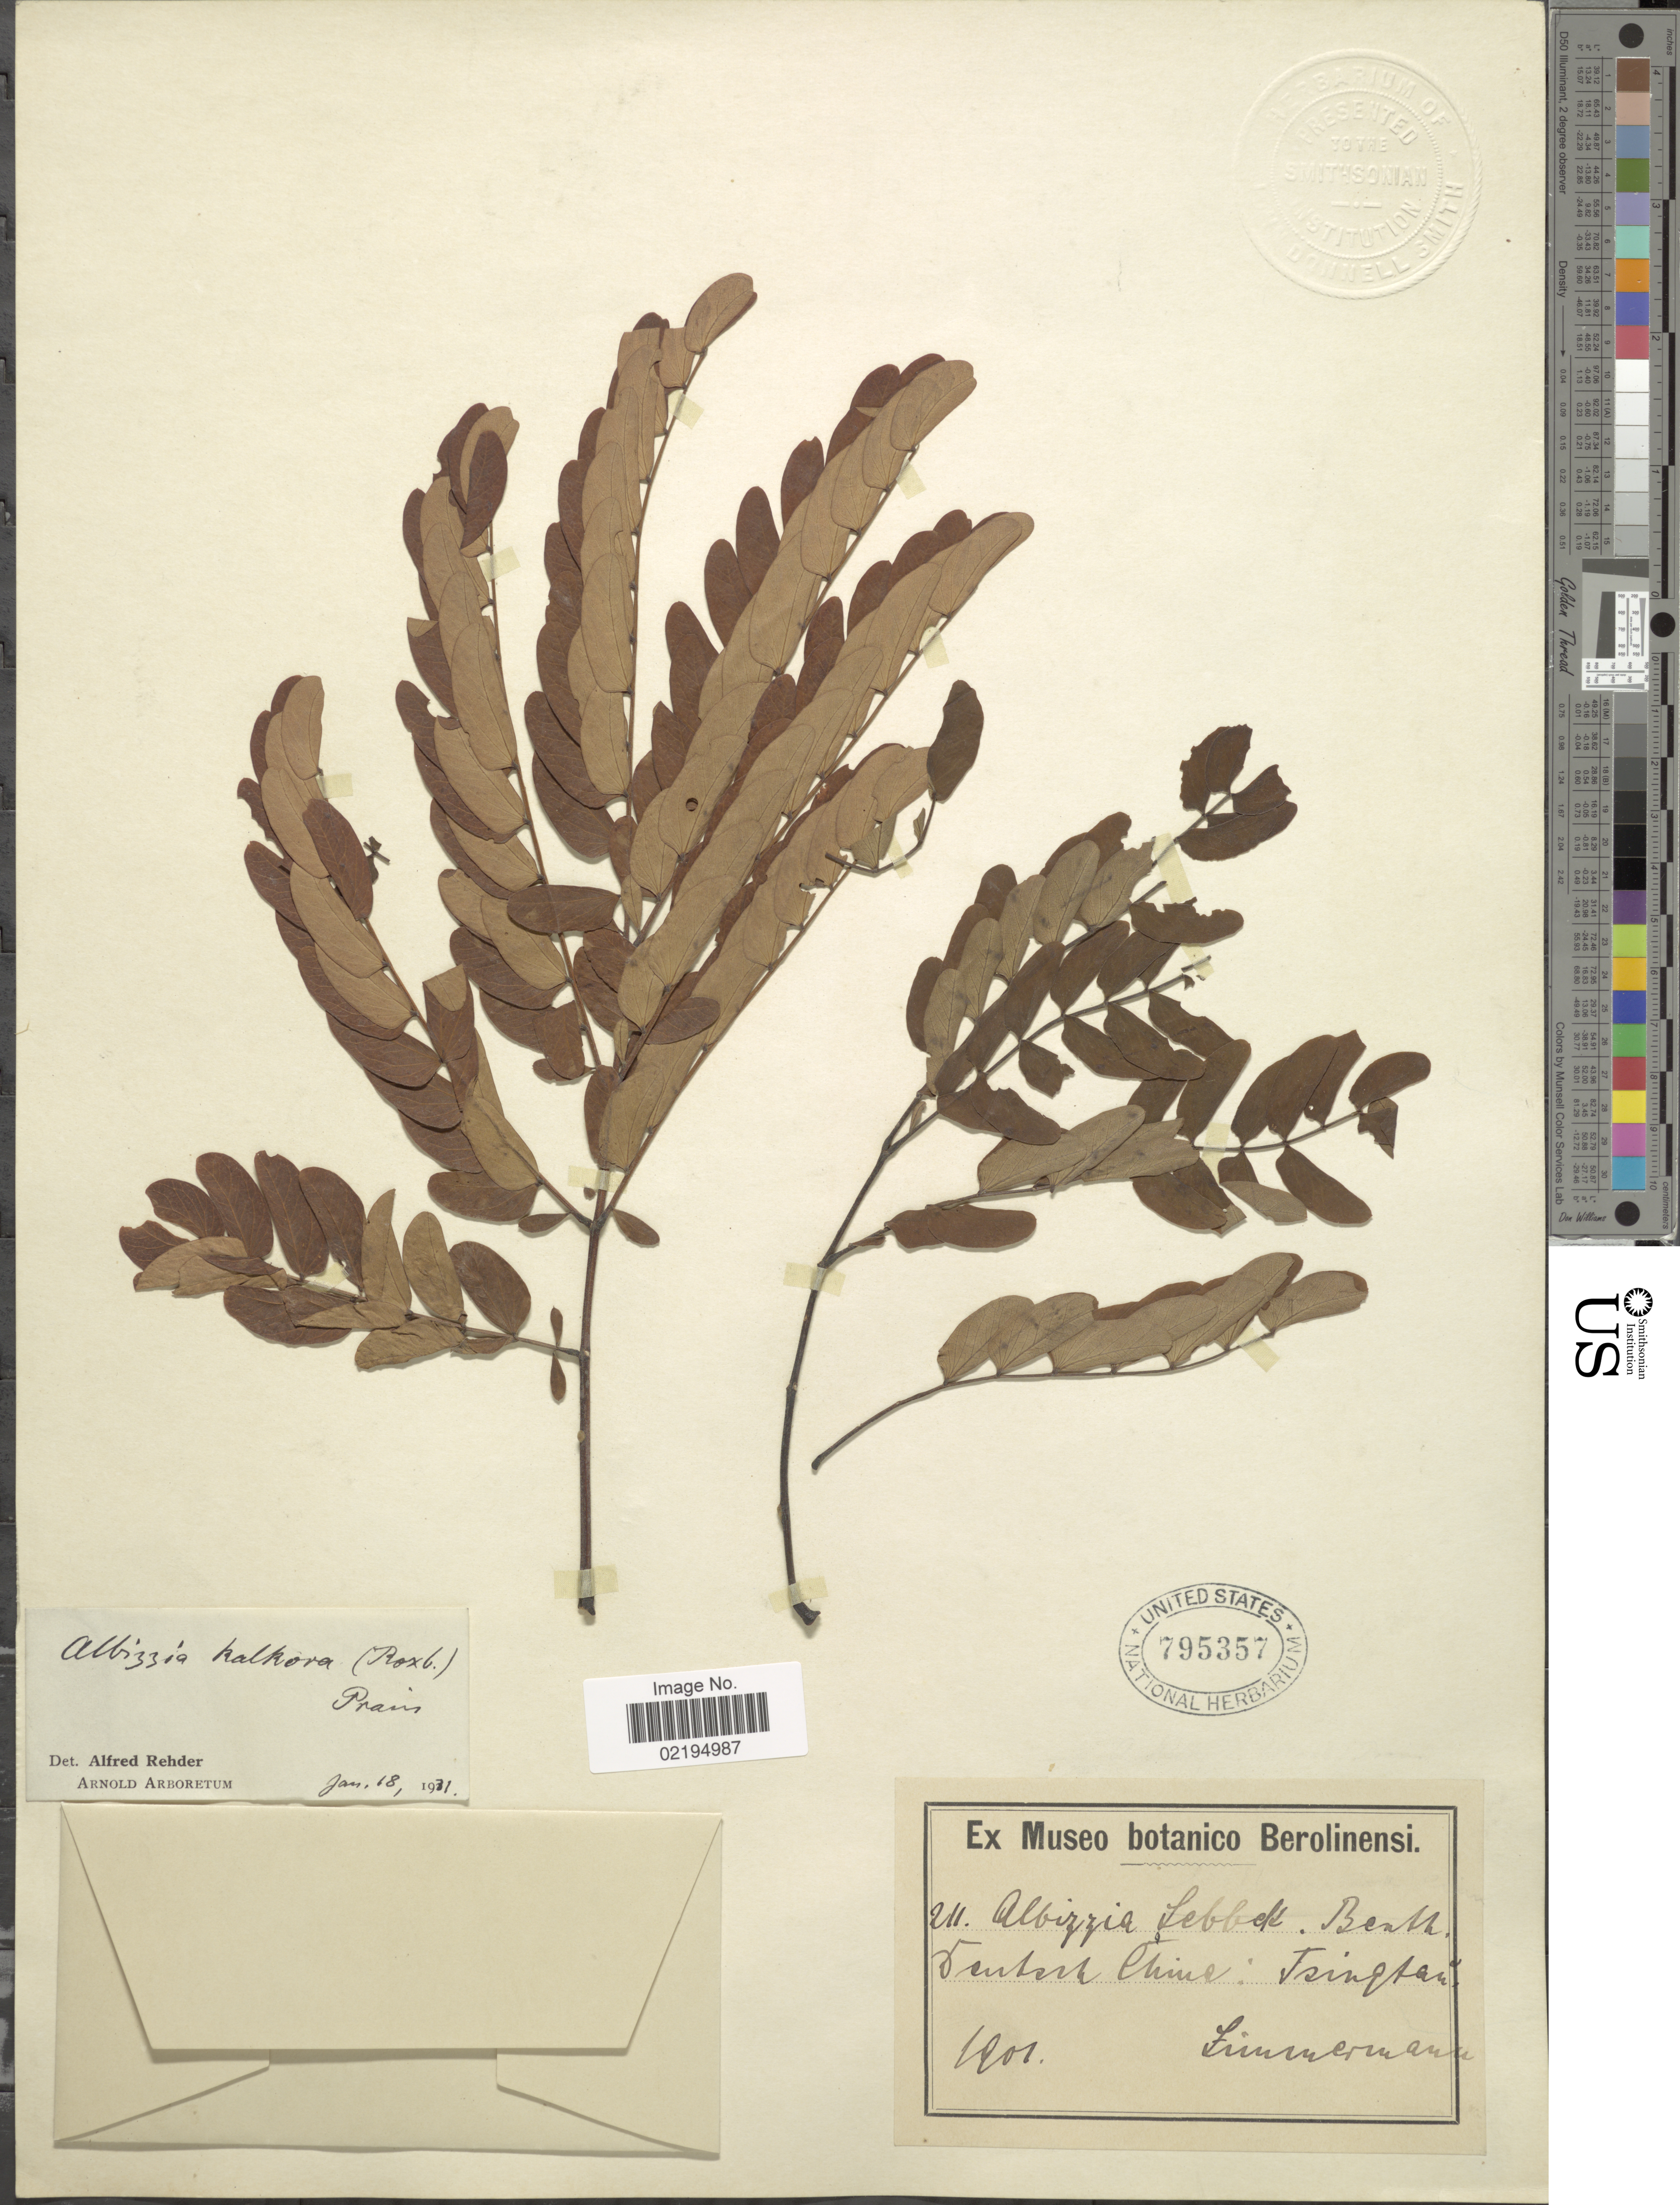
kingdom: Plantae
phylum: Tracheophyta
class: Magnoliopsida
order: Fabales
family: Fabaceae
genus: Albizia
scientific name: Albizia kalkora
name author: (Roxb.) Prain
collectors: -. Zimmermann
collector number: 211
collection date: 1901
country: China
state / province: Qinghai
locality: Central China: Tsinghai. [interpreted]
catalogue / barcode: US 795357